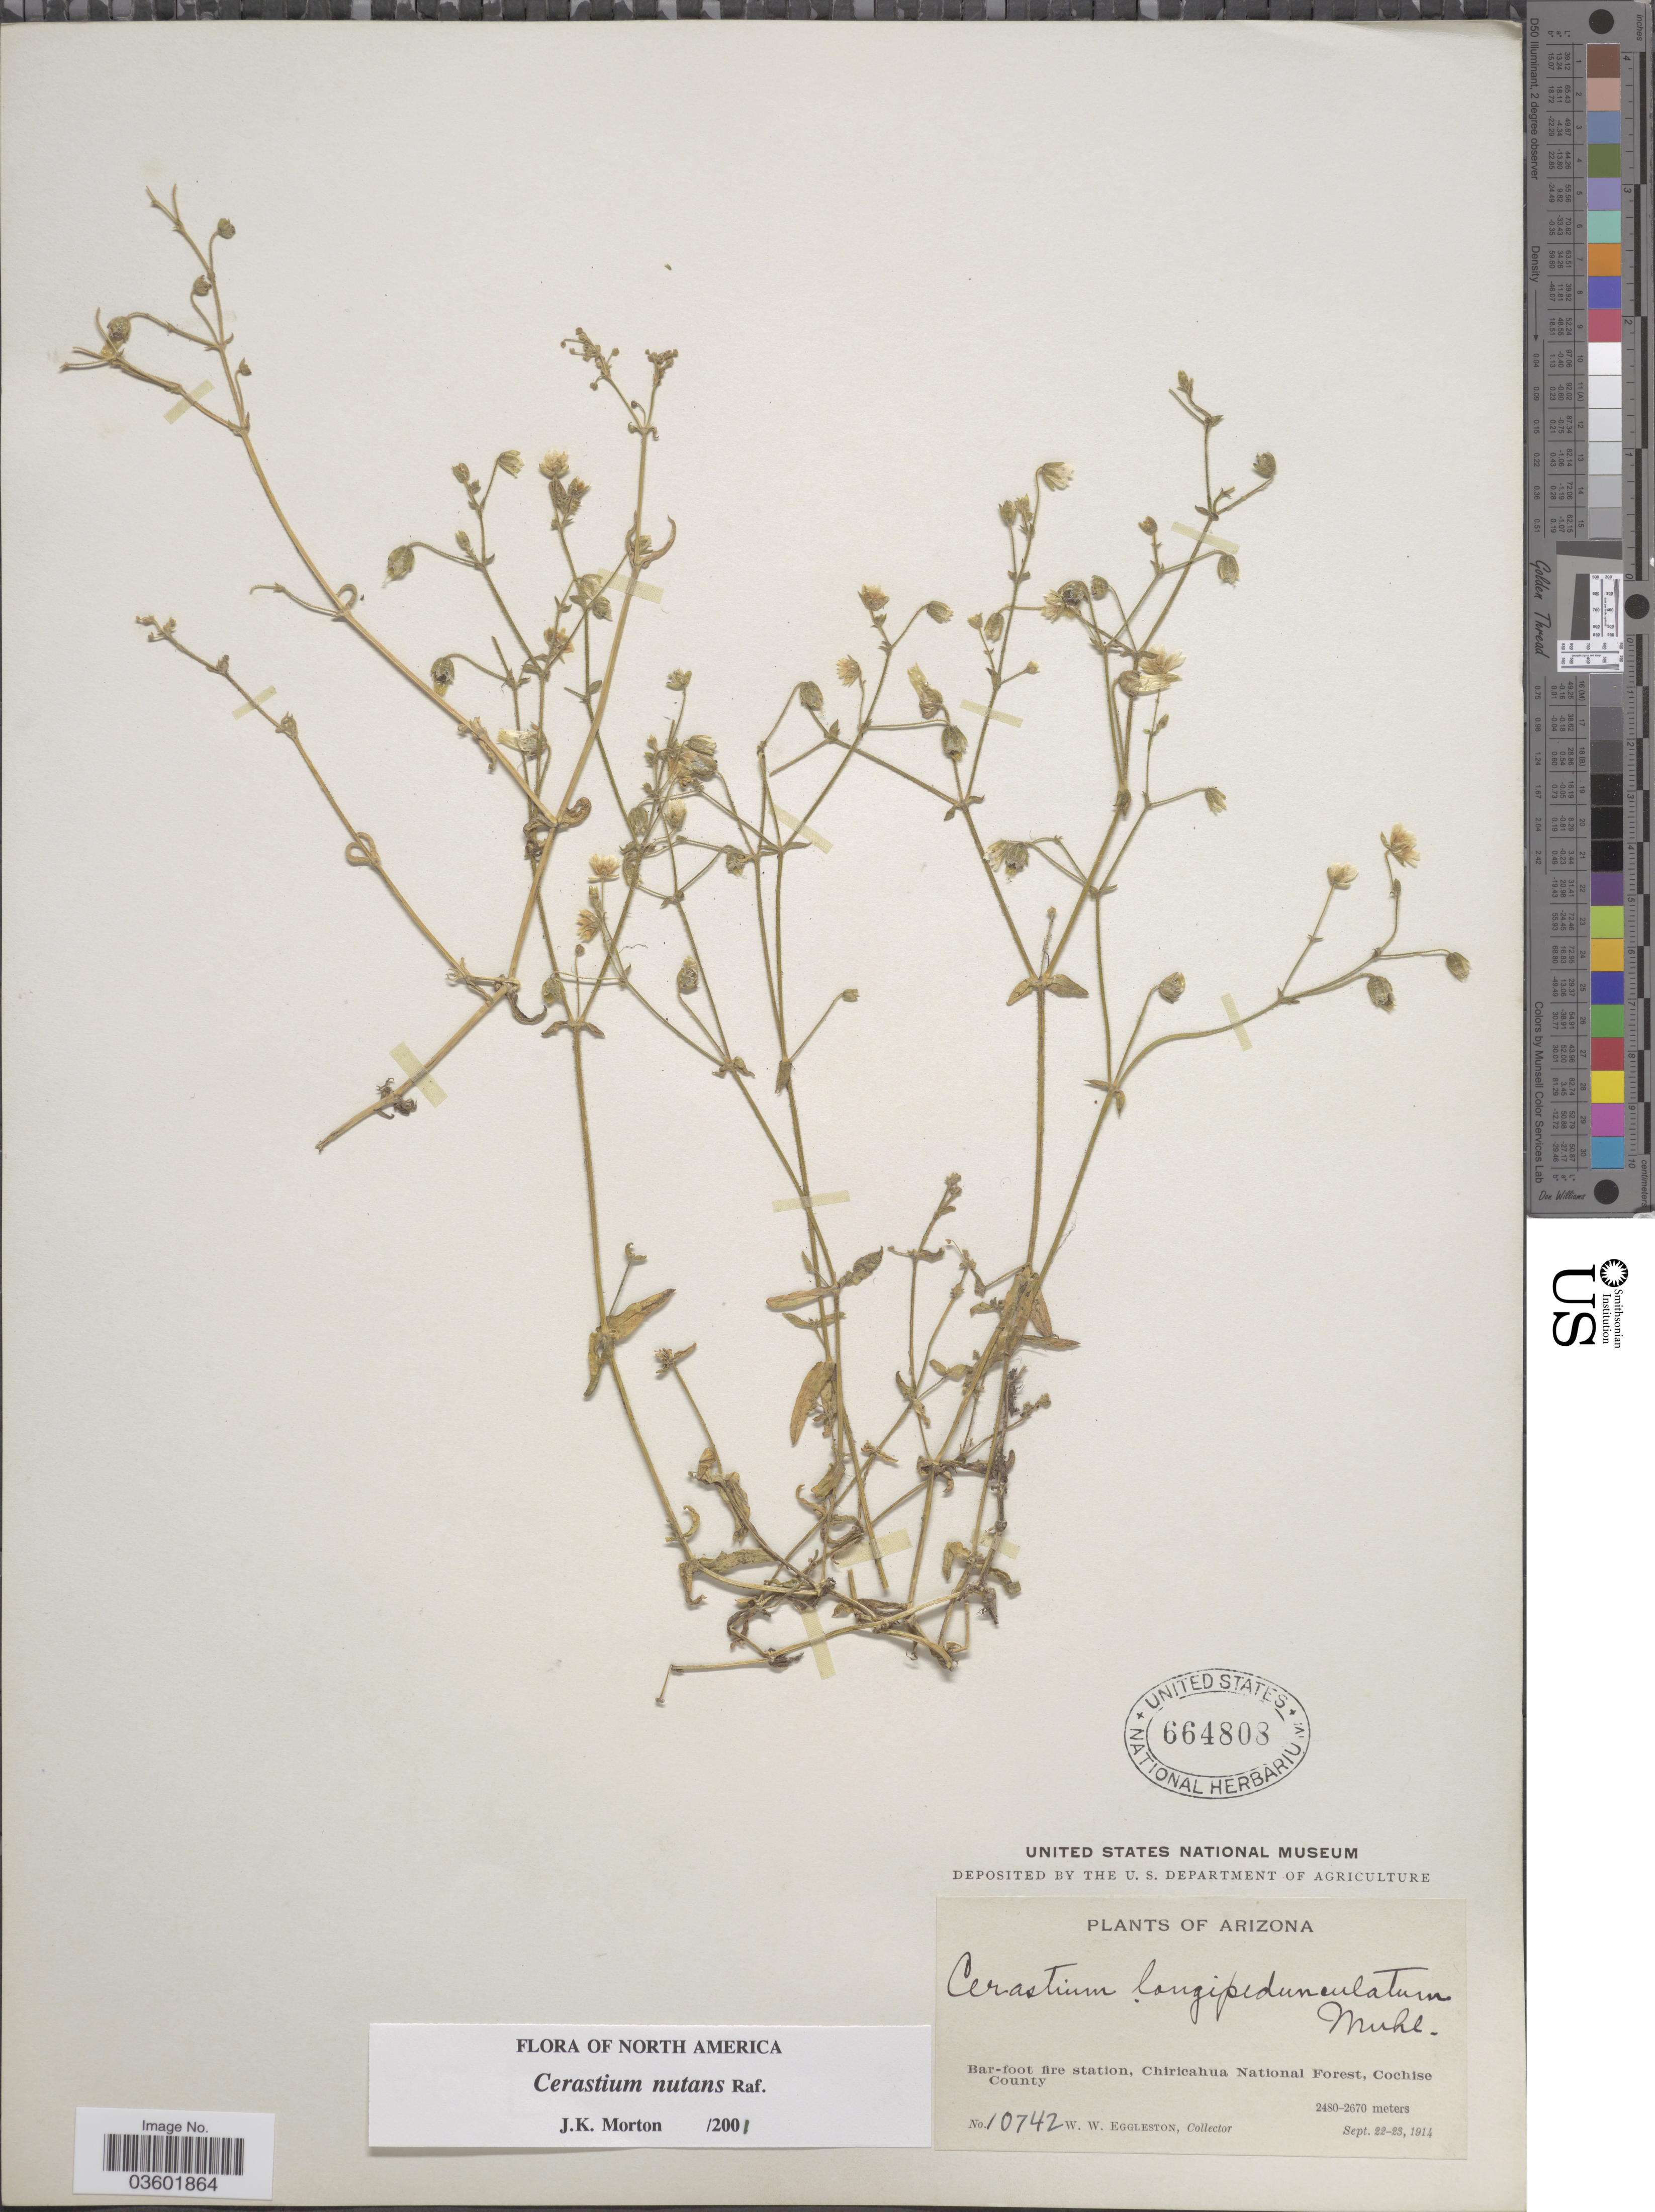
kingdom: Plantae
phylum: Tracheophyta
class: Magnoliopsida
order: Caryophyllales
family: Caryophyllaceae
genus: Cerastium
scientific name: Cerastium nutans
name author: Raf.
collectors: W. W. Eggleston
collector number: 10742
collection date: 1914-09-22/1914-09-23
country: United States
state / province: Arizona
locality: Bar-foot fire station, Chiricahua National Forest, Cochise County.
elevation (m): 2480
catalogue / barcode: US 664808